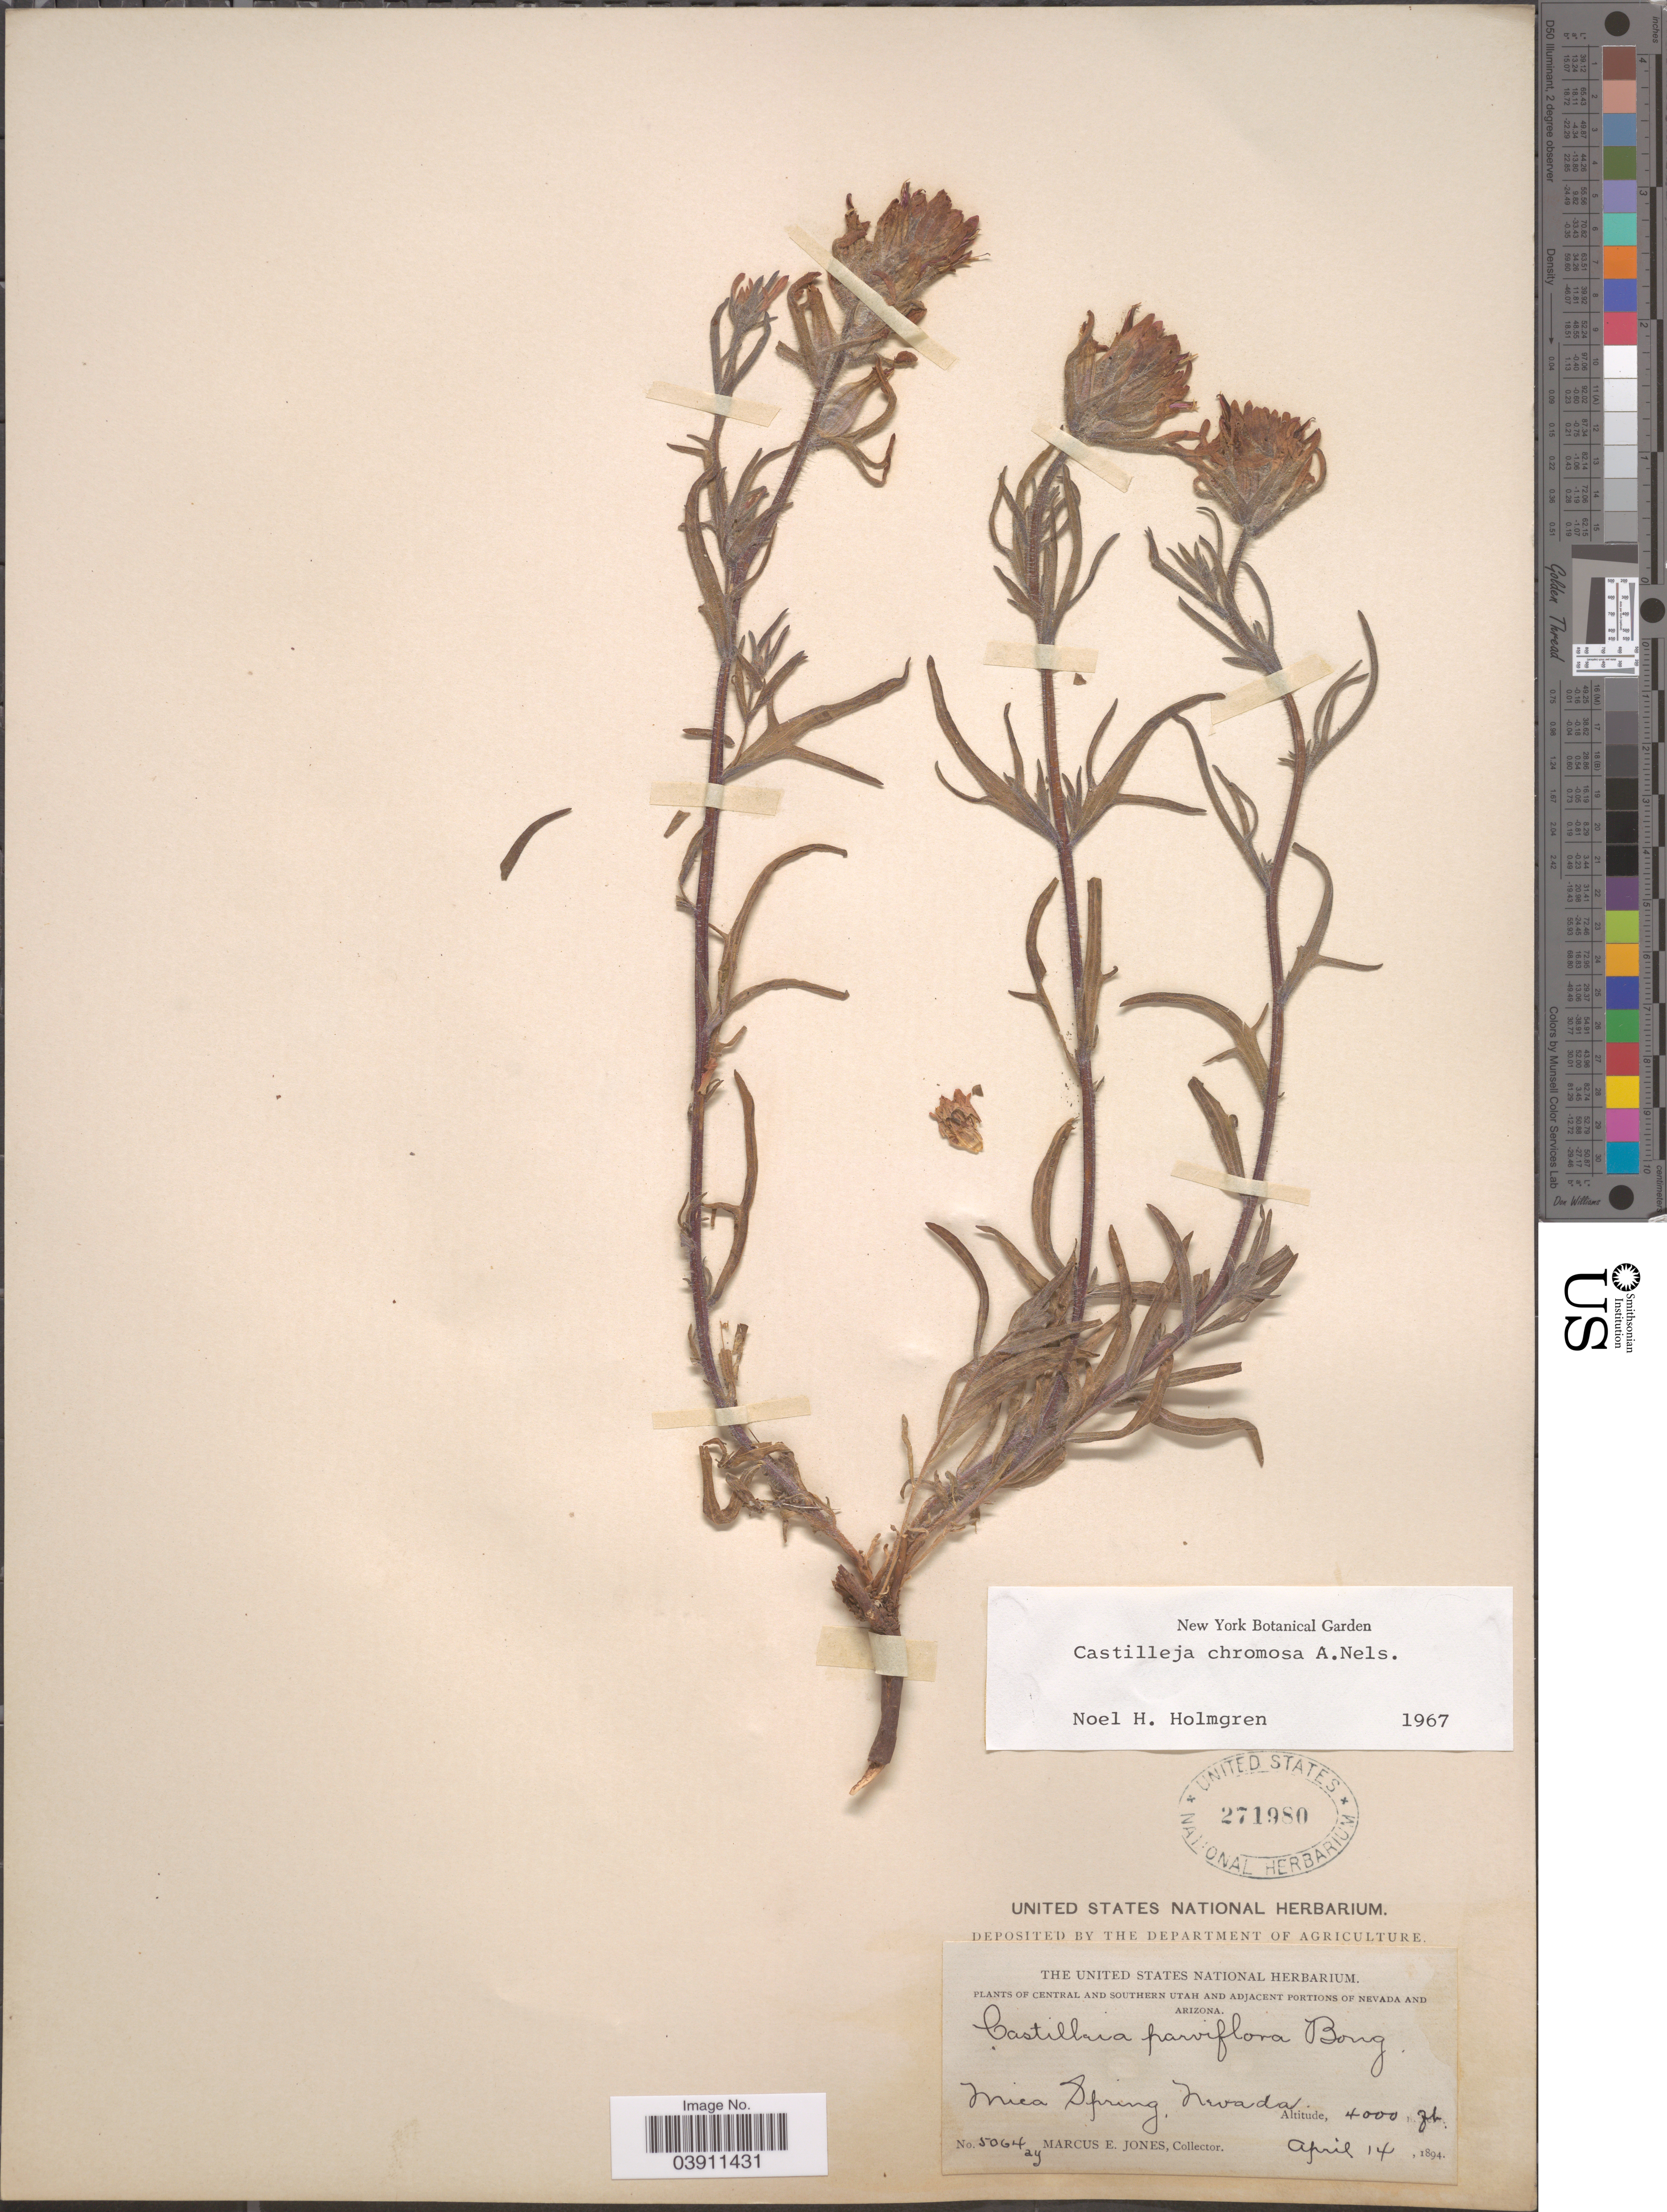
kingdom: Plantae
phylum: Tracheophyta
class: Magnoliopsida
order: Lamiales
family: Orobanchaceae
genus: Castilleja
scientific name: Castilleja chromosa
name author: A. Nelson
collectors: M. E. Jones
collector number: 5064ay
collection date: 1894-04-14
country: United States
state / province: Nevada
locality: Central and Southern Utah. Mica Spring.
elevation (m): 1219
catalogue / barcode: US 271980